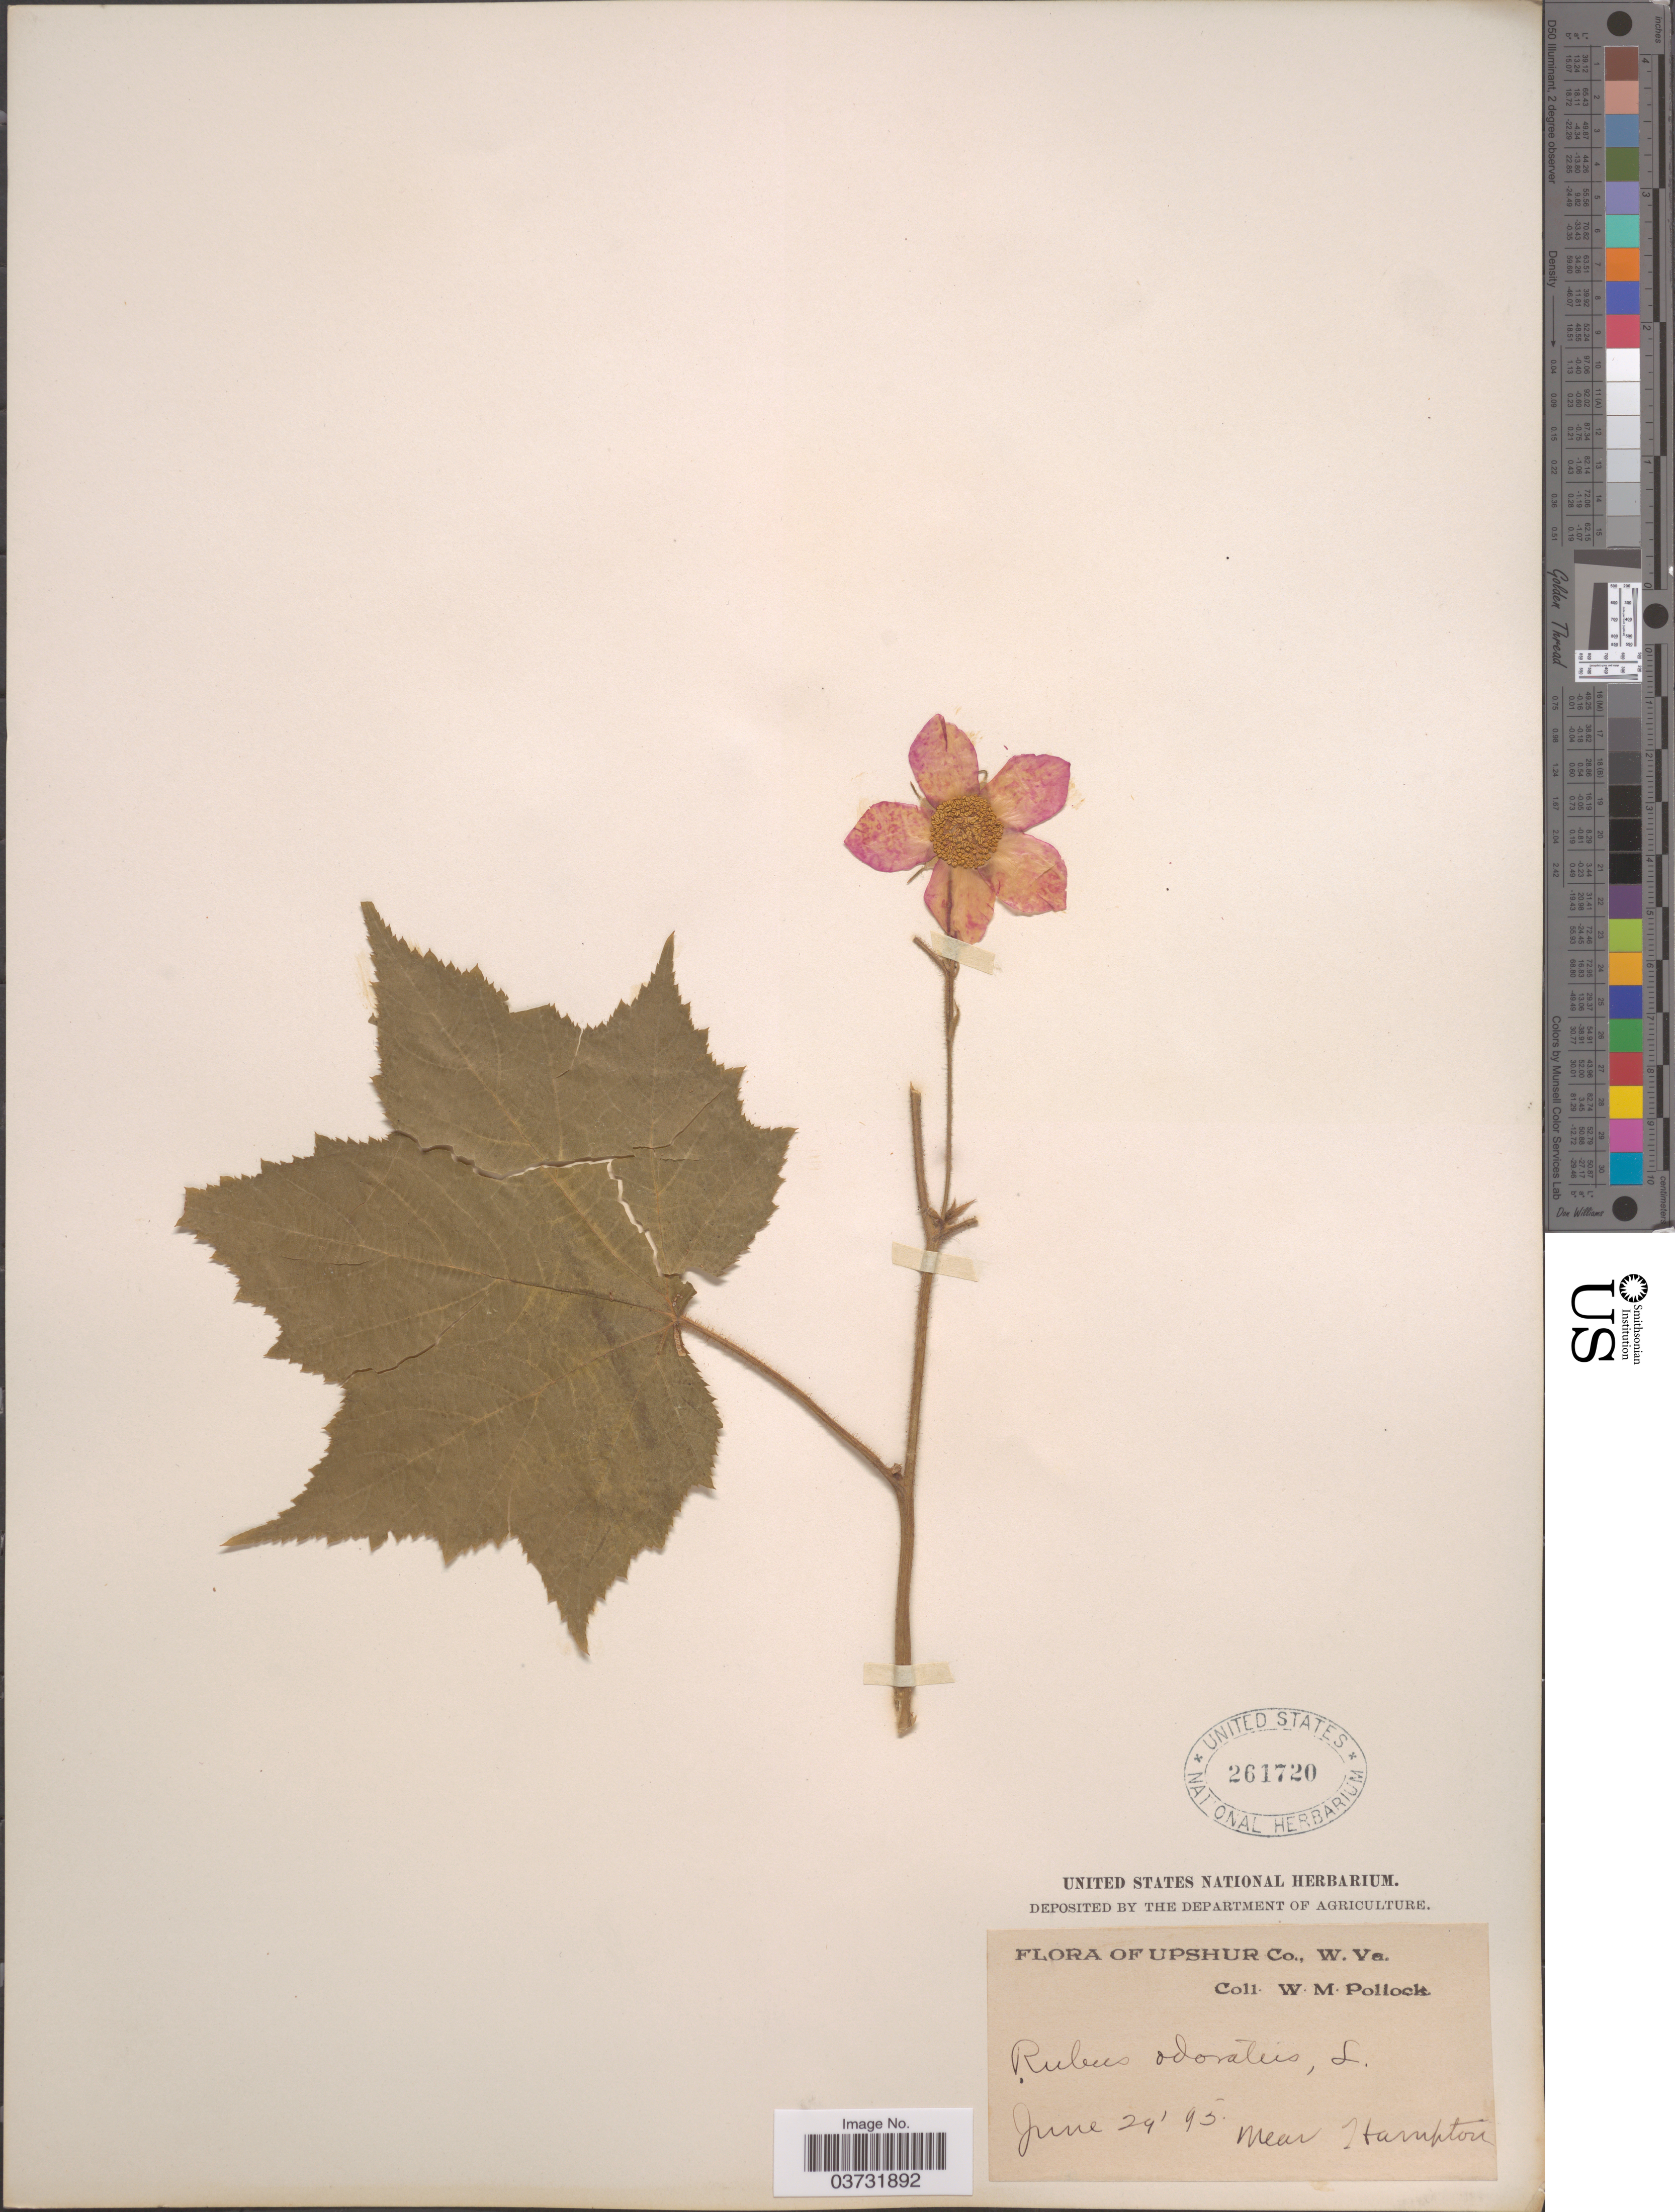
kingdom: Plantae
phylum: Tracheophyta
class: Magnoliopsida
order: Rosales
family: Rosaceae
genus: Rubus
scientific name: Rubus odoratus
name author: L.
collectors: W. M. Pollock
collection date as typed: Transcribed d/m/y: 29/6/95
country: United States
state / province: West Virginia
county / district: Upshur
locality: Near Hampton.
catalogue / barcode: US 261720